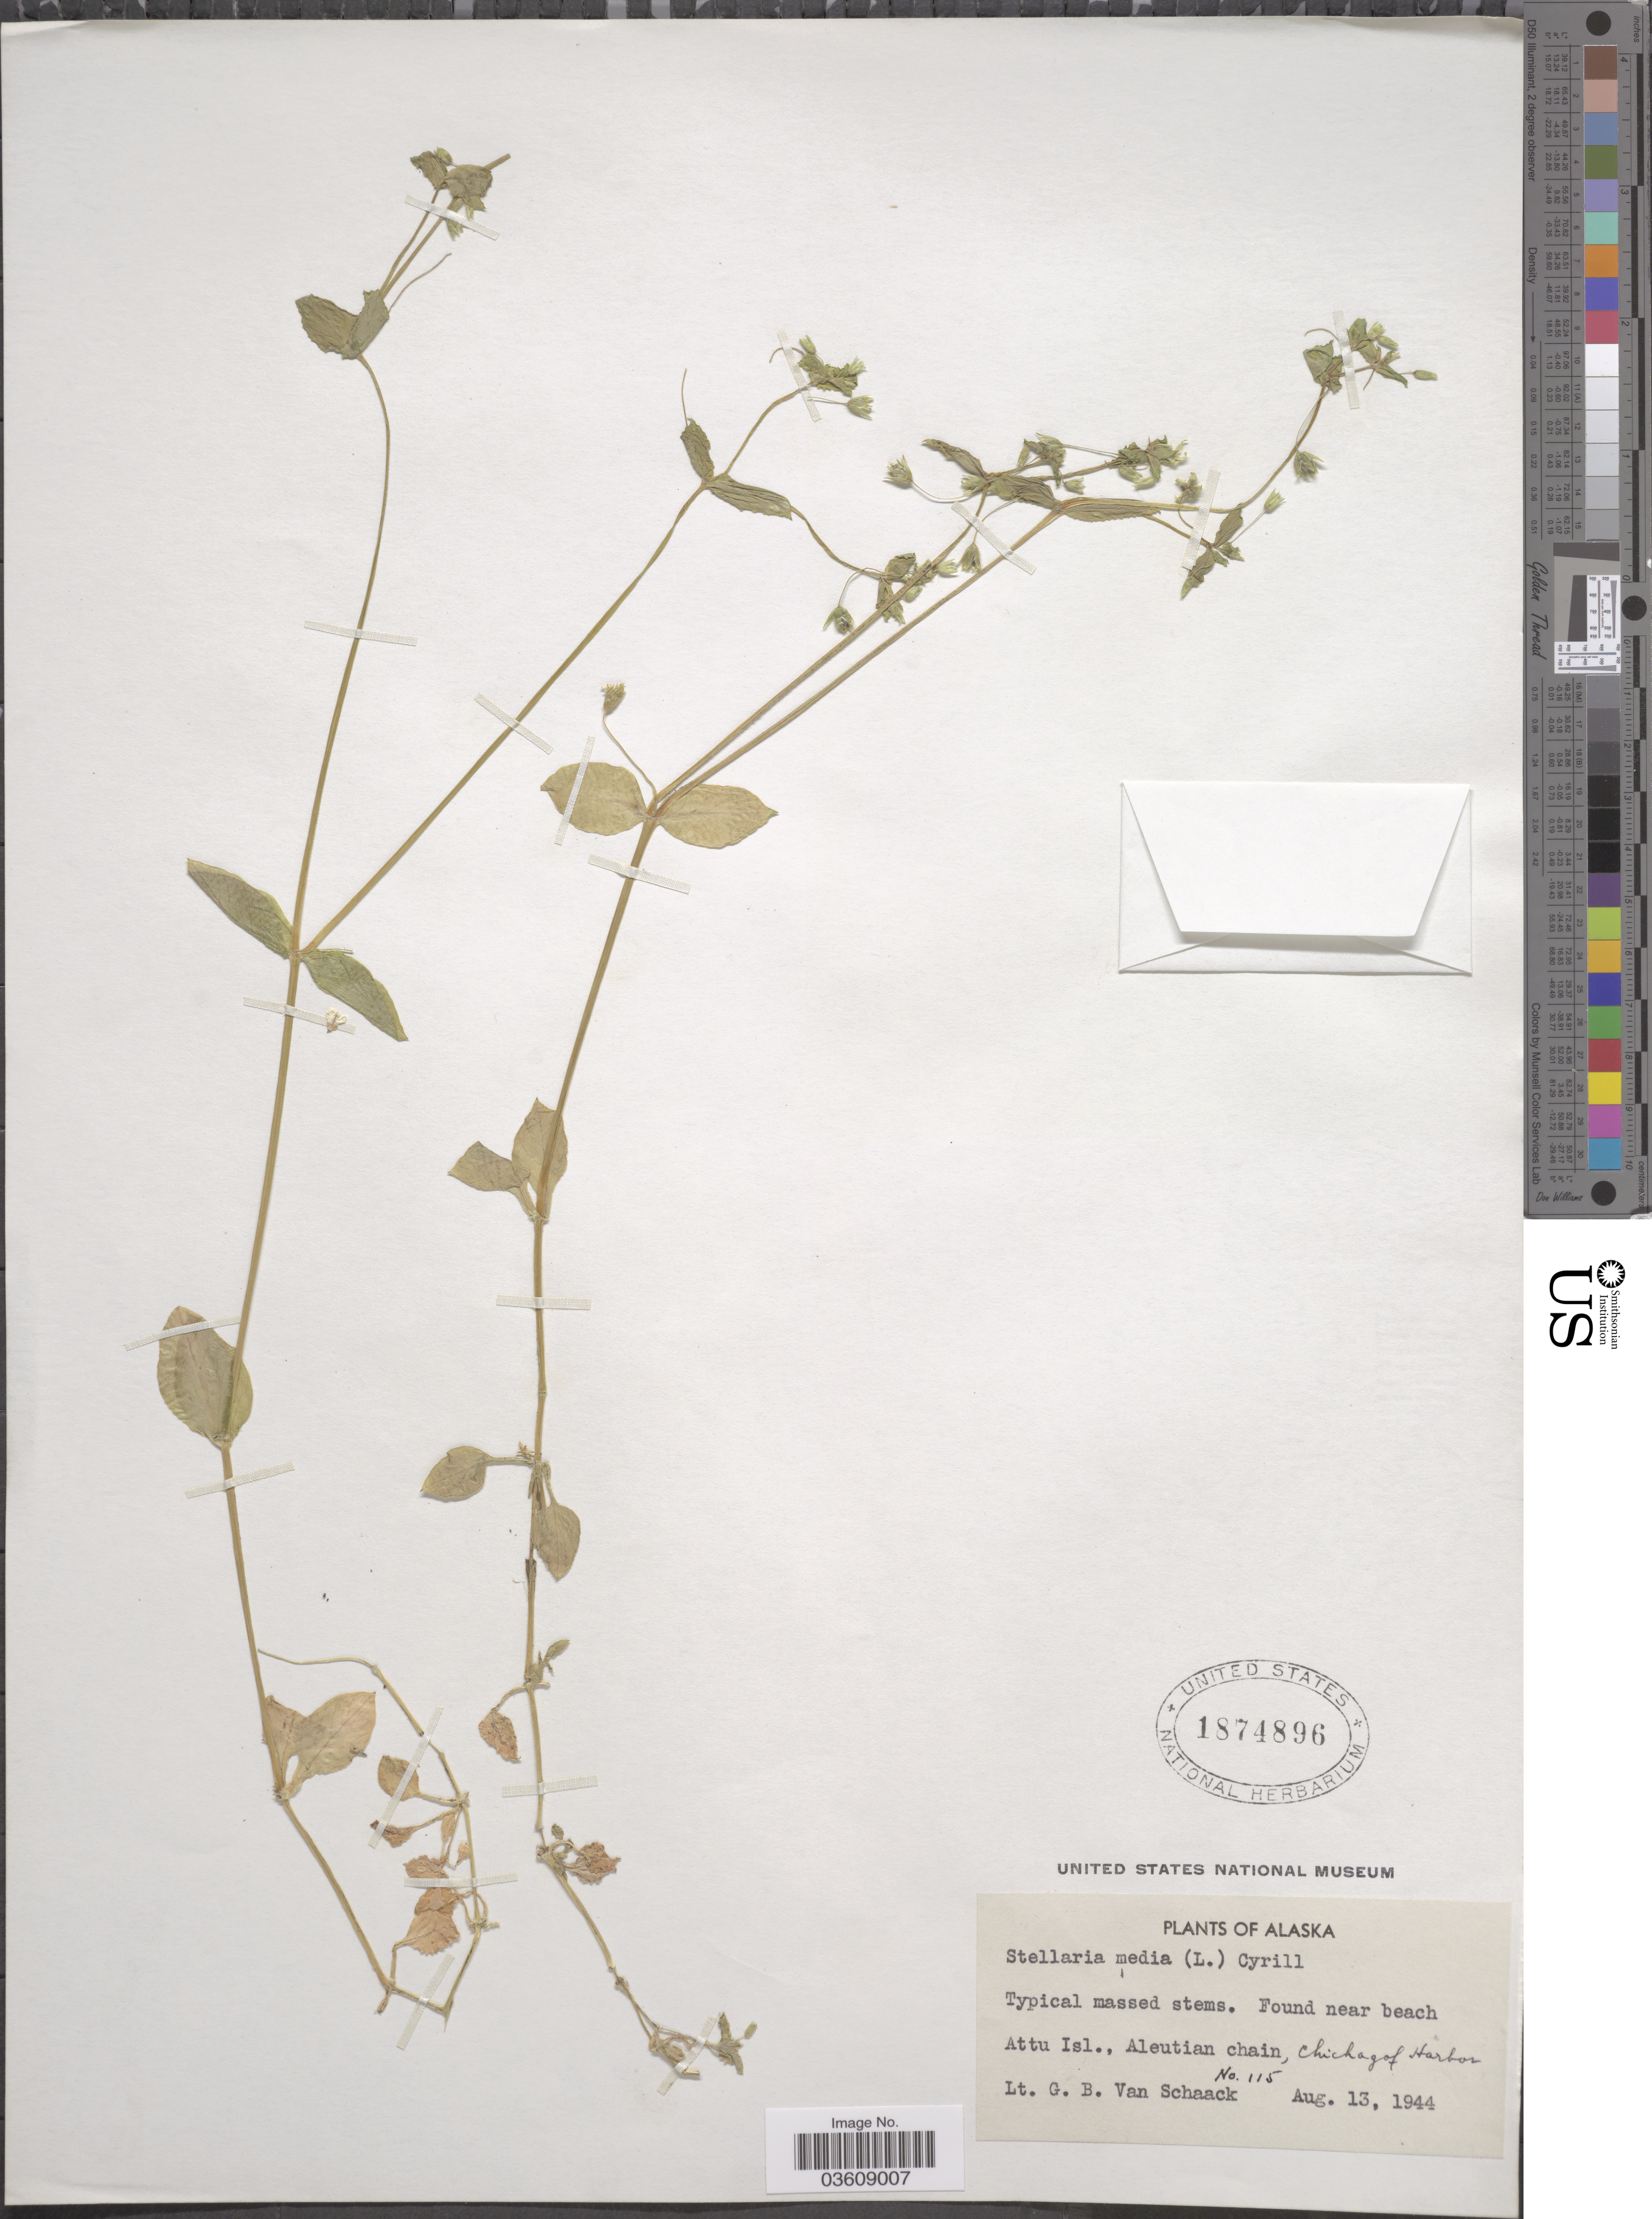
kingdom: Plantae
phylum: Tracheophyta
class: Magnoliopsida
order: Caryophyllales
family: Caryophyllaceae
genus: Stellaria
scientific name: Stellaria media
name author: (L.) Vill.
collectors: G. Van Schaack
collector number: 115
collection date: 1944-08-13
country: United States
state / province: Alaska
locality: Found near beach Attu Isl., Aleutian chain, Chichagof Harbor.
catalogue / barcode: US 1874896